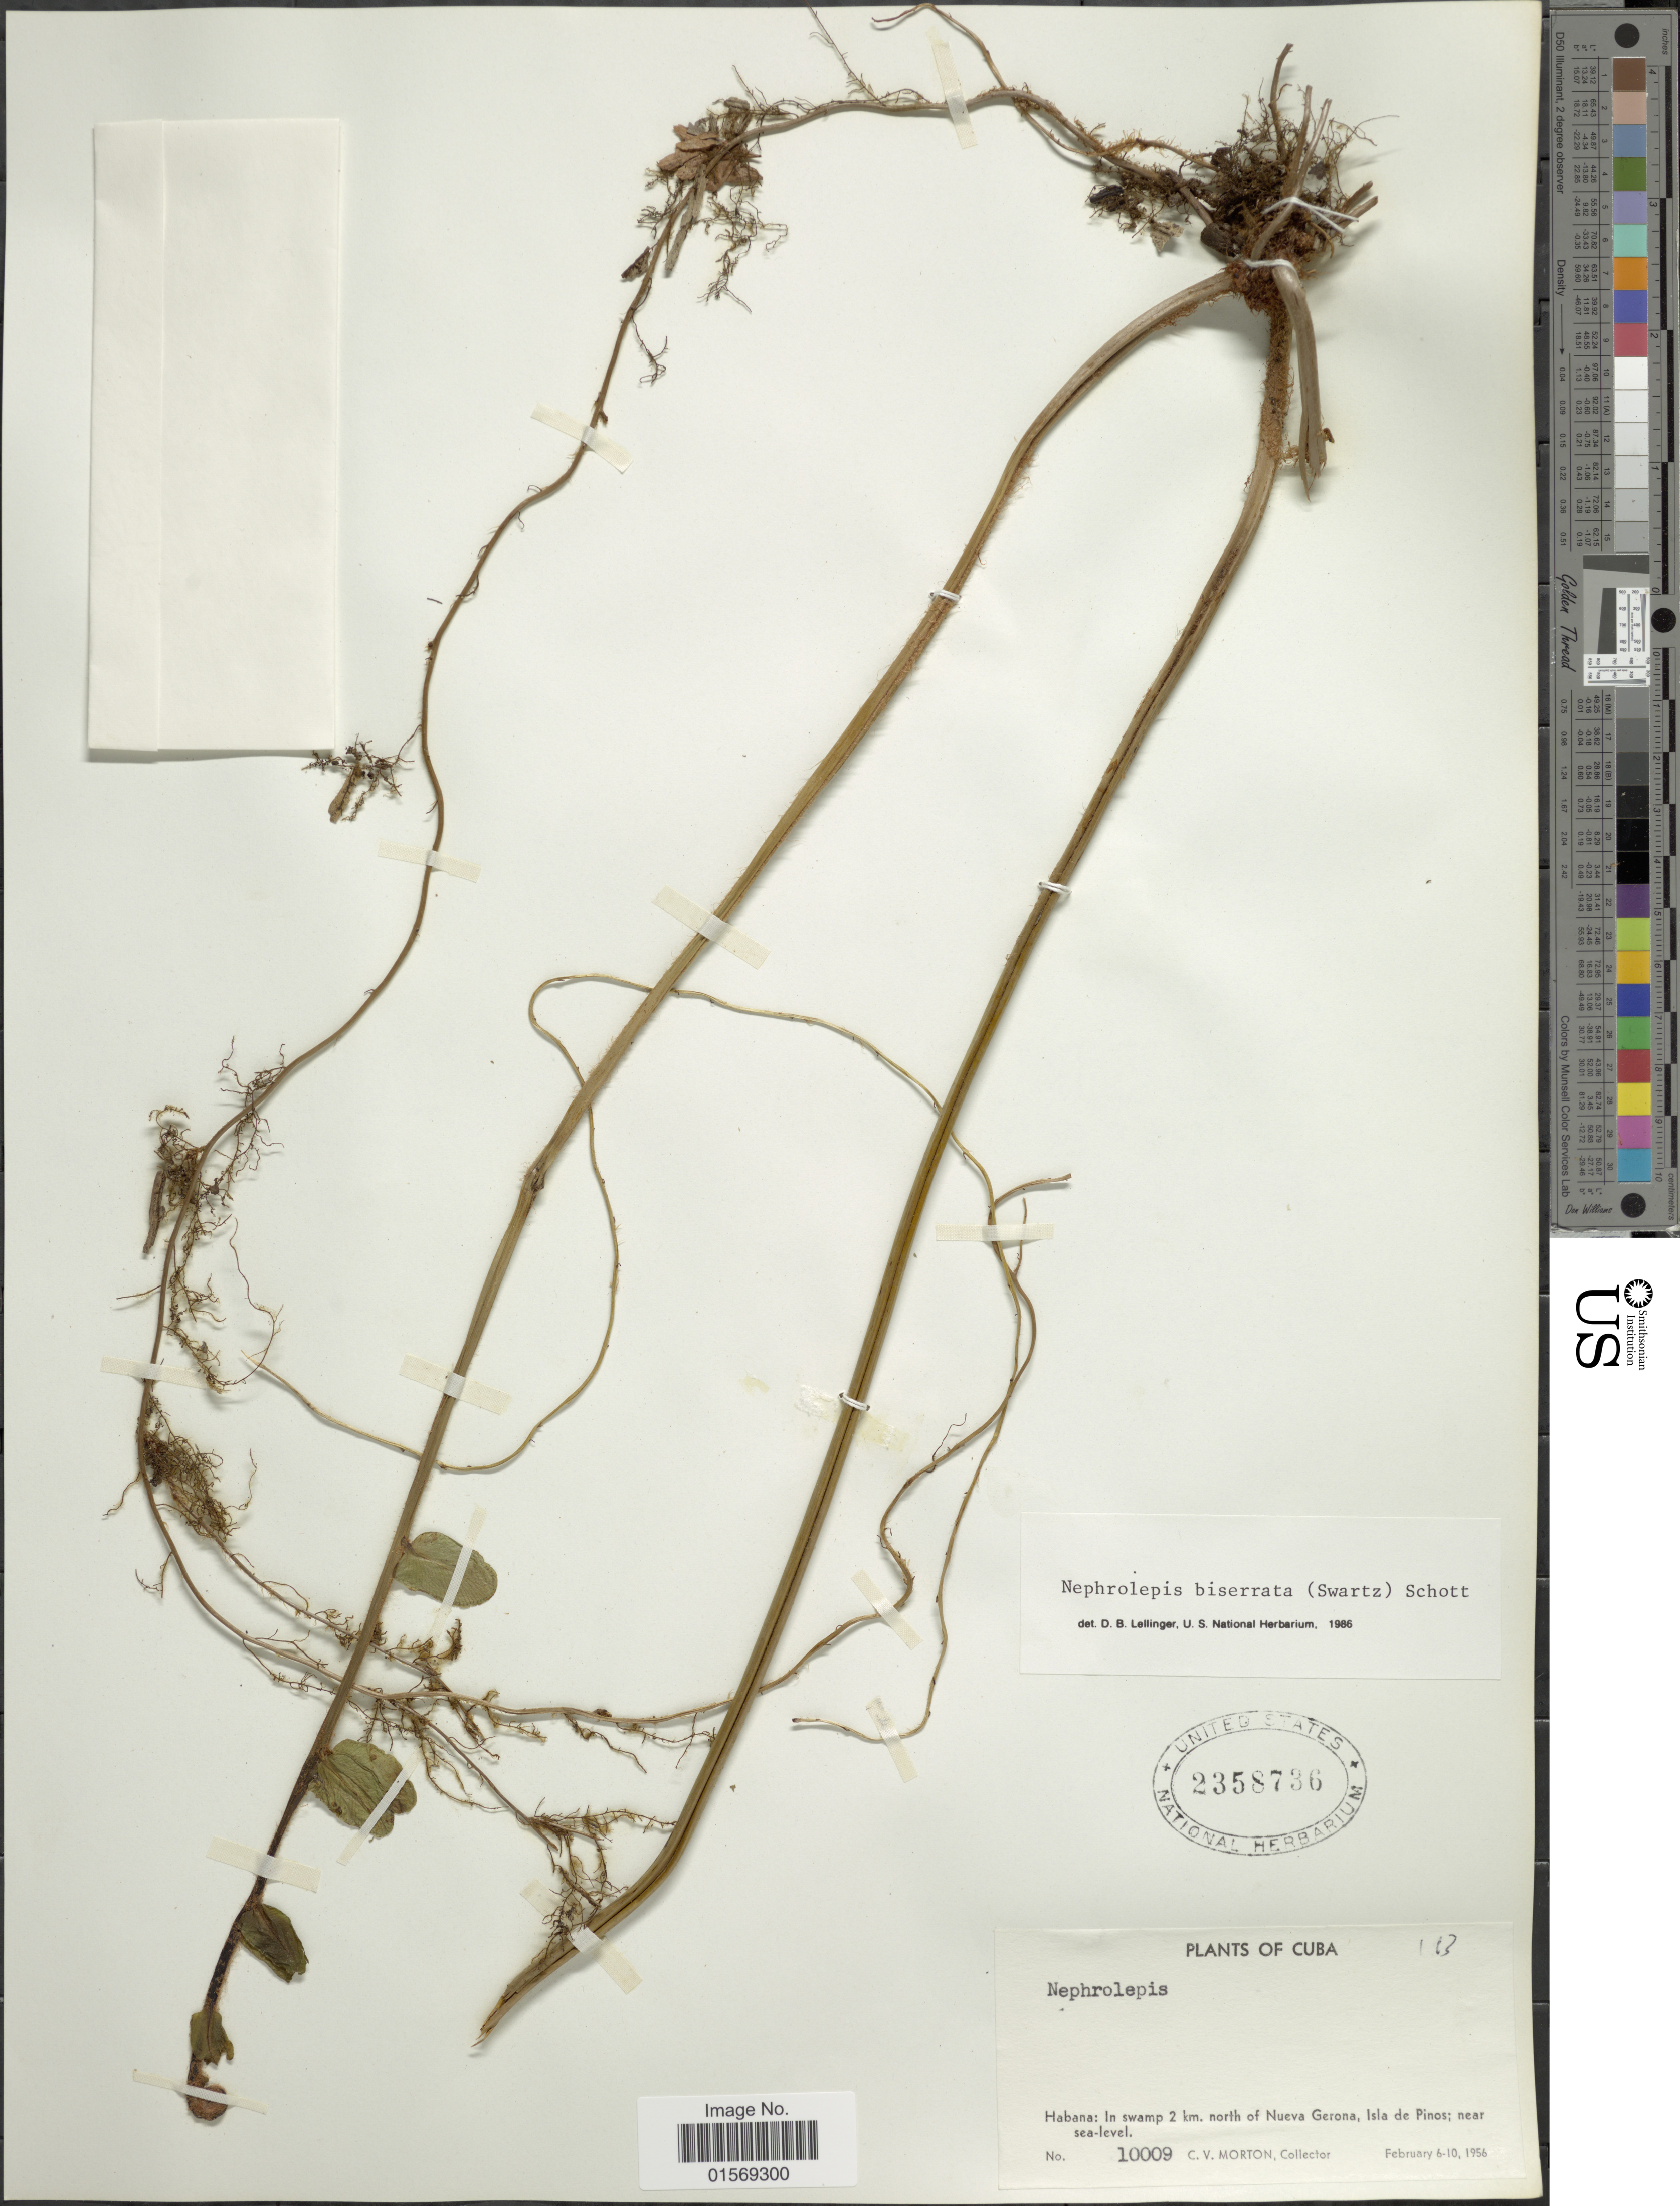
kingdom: Plantae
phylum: Tracheophyta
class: Polypodiopsida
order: Polypodiales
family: Nephrolepidaceae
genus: Nephrolepis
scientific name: Nephrolepis biserrata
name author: (Sw.) Schott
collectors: C. V. Morton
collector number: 10009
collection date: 1956-02-06/1956-02-10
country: Cuba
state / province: La Habana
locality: Cuba. Habana: In swamp 2 km. north of Nueva Gerona, Isla de Pinos.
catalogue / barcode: US 2358736